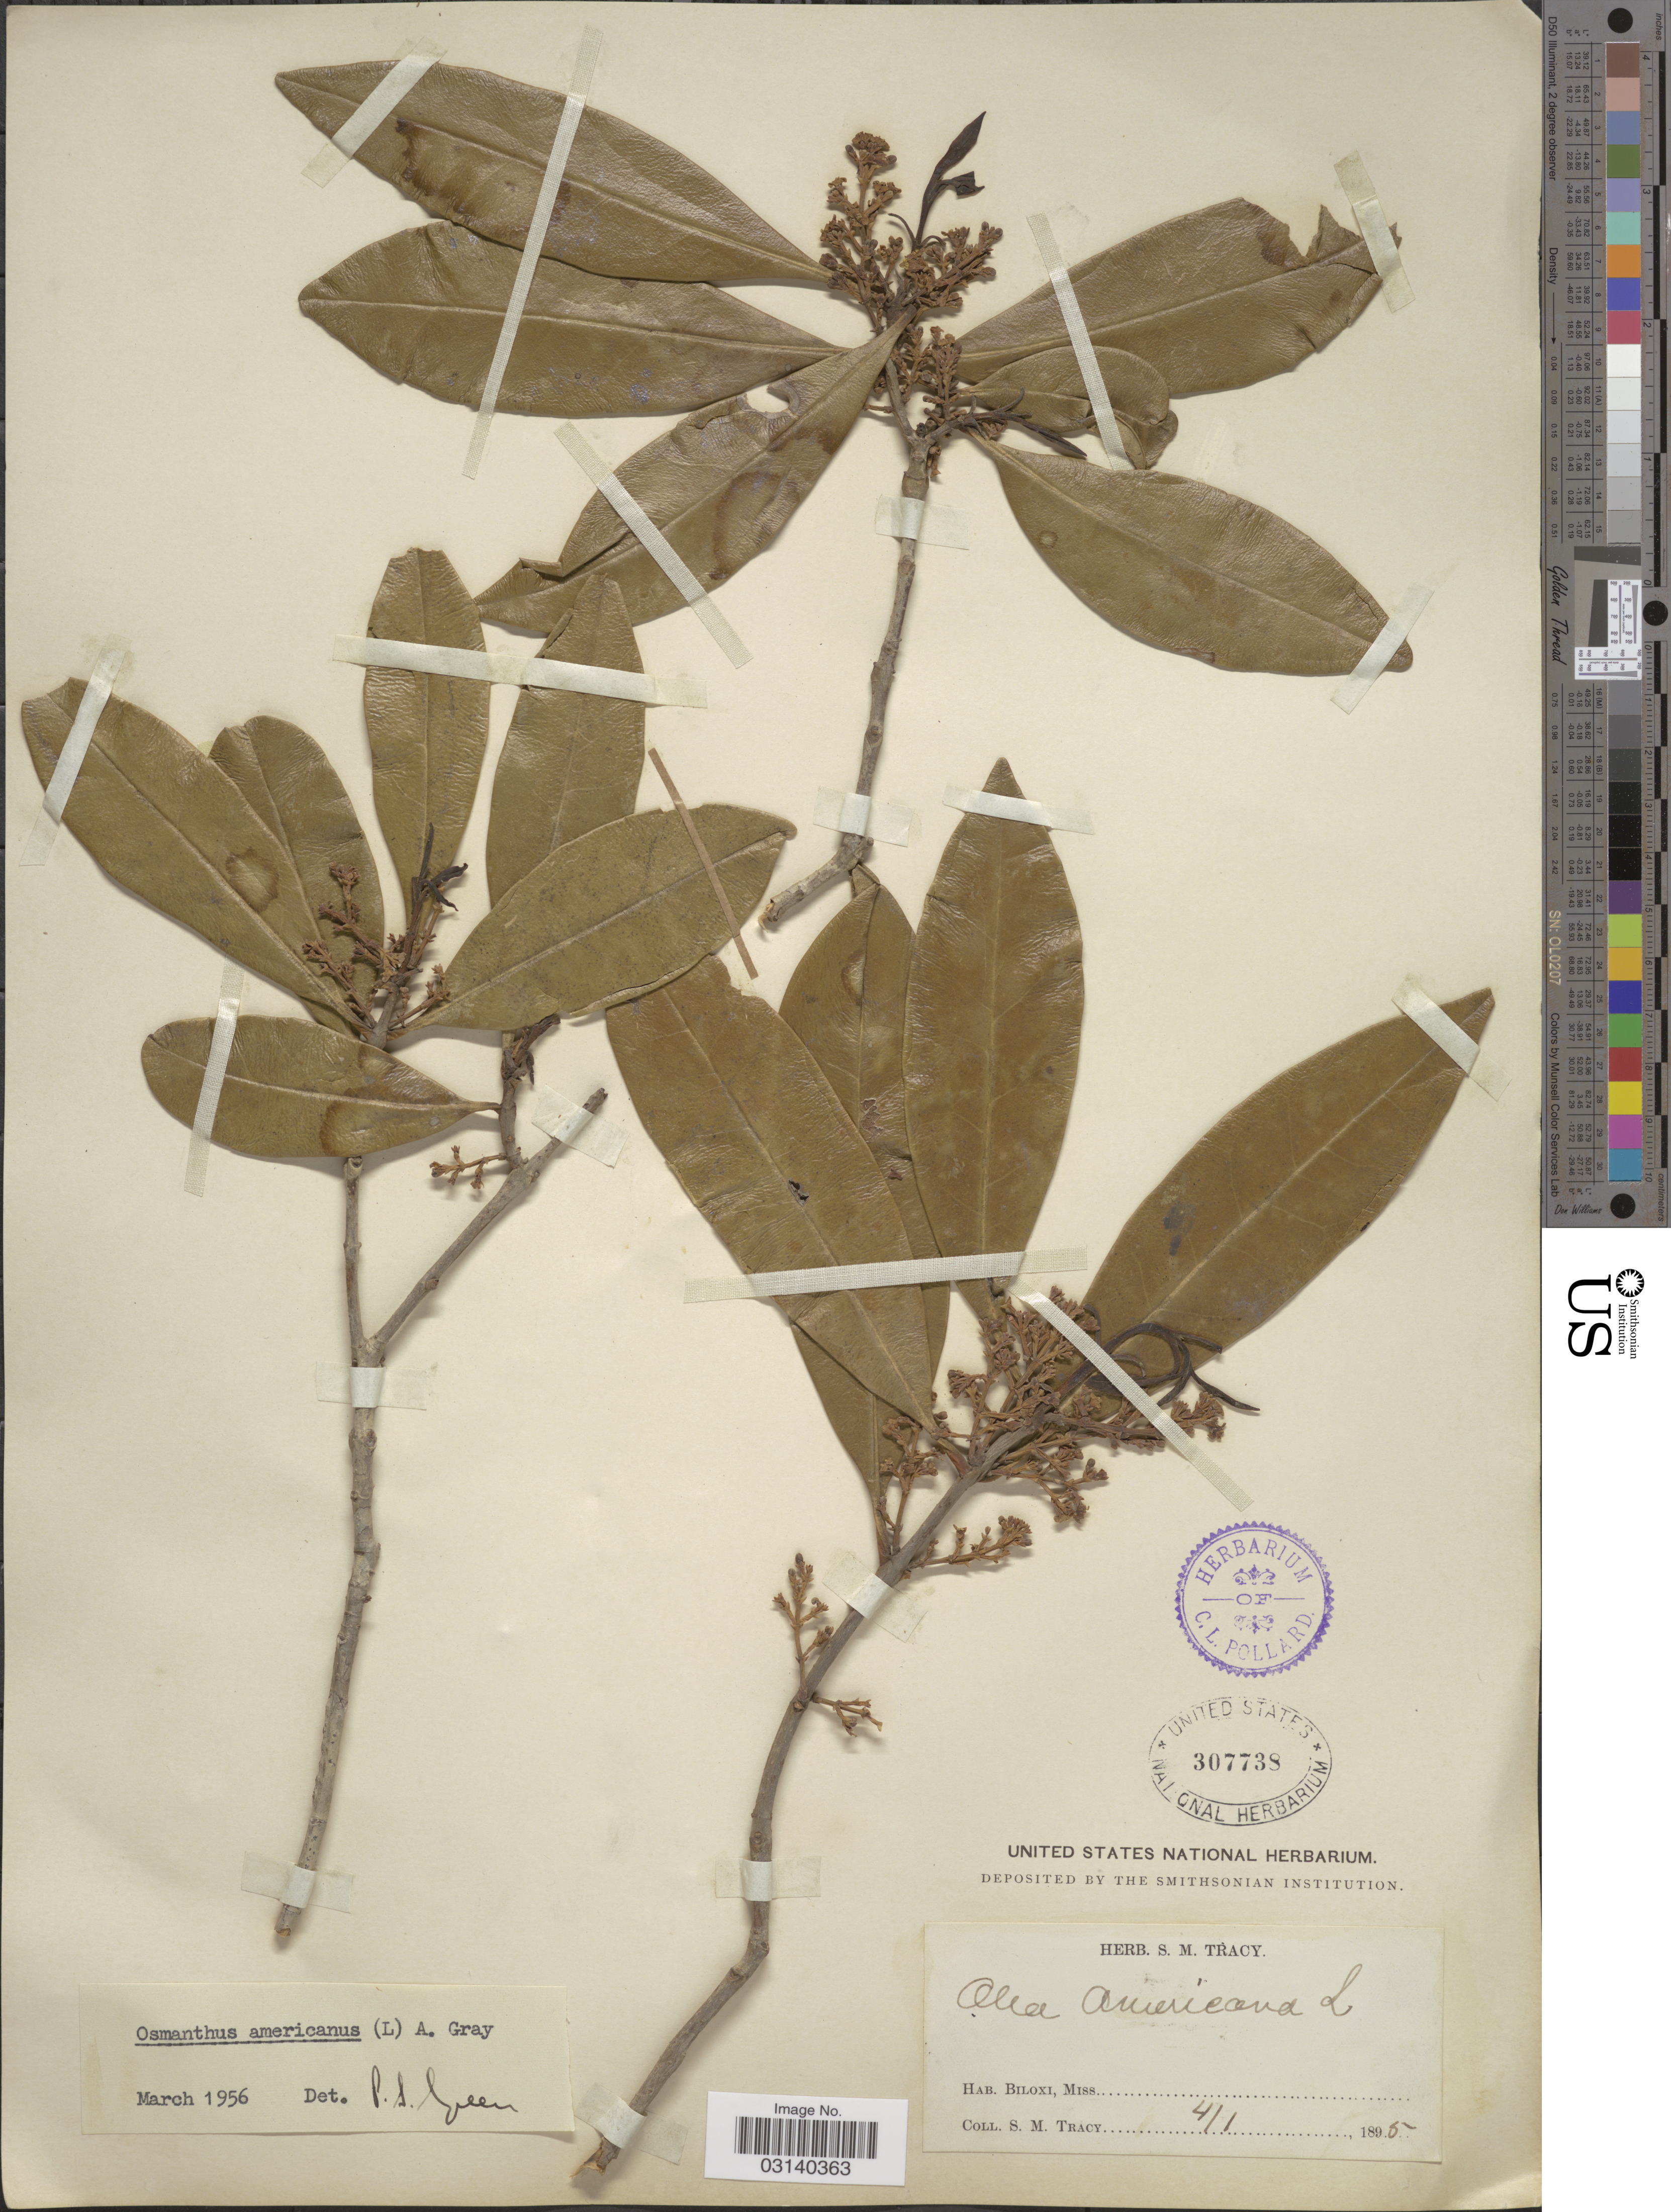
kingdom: Plantae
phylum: Tracheophyta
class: Magnoliopsida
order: Lamiales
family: Oleaceae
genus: Osmanthus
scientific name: Osmanthus americanus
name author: (L.) A. Gray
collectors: S. M. Tracy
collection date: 1895-04-01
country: United States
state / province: Mississippi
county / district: Harrison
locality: Biloxi, Miss.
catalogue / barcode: US 307738